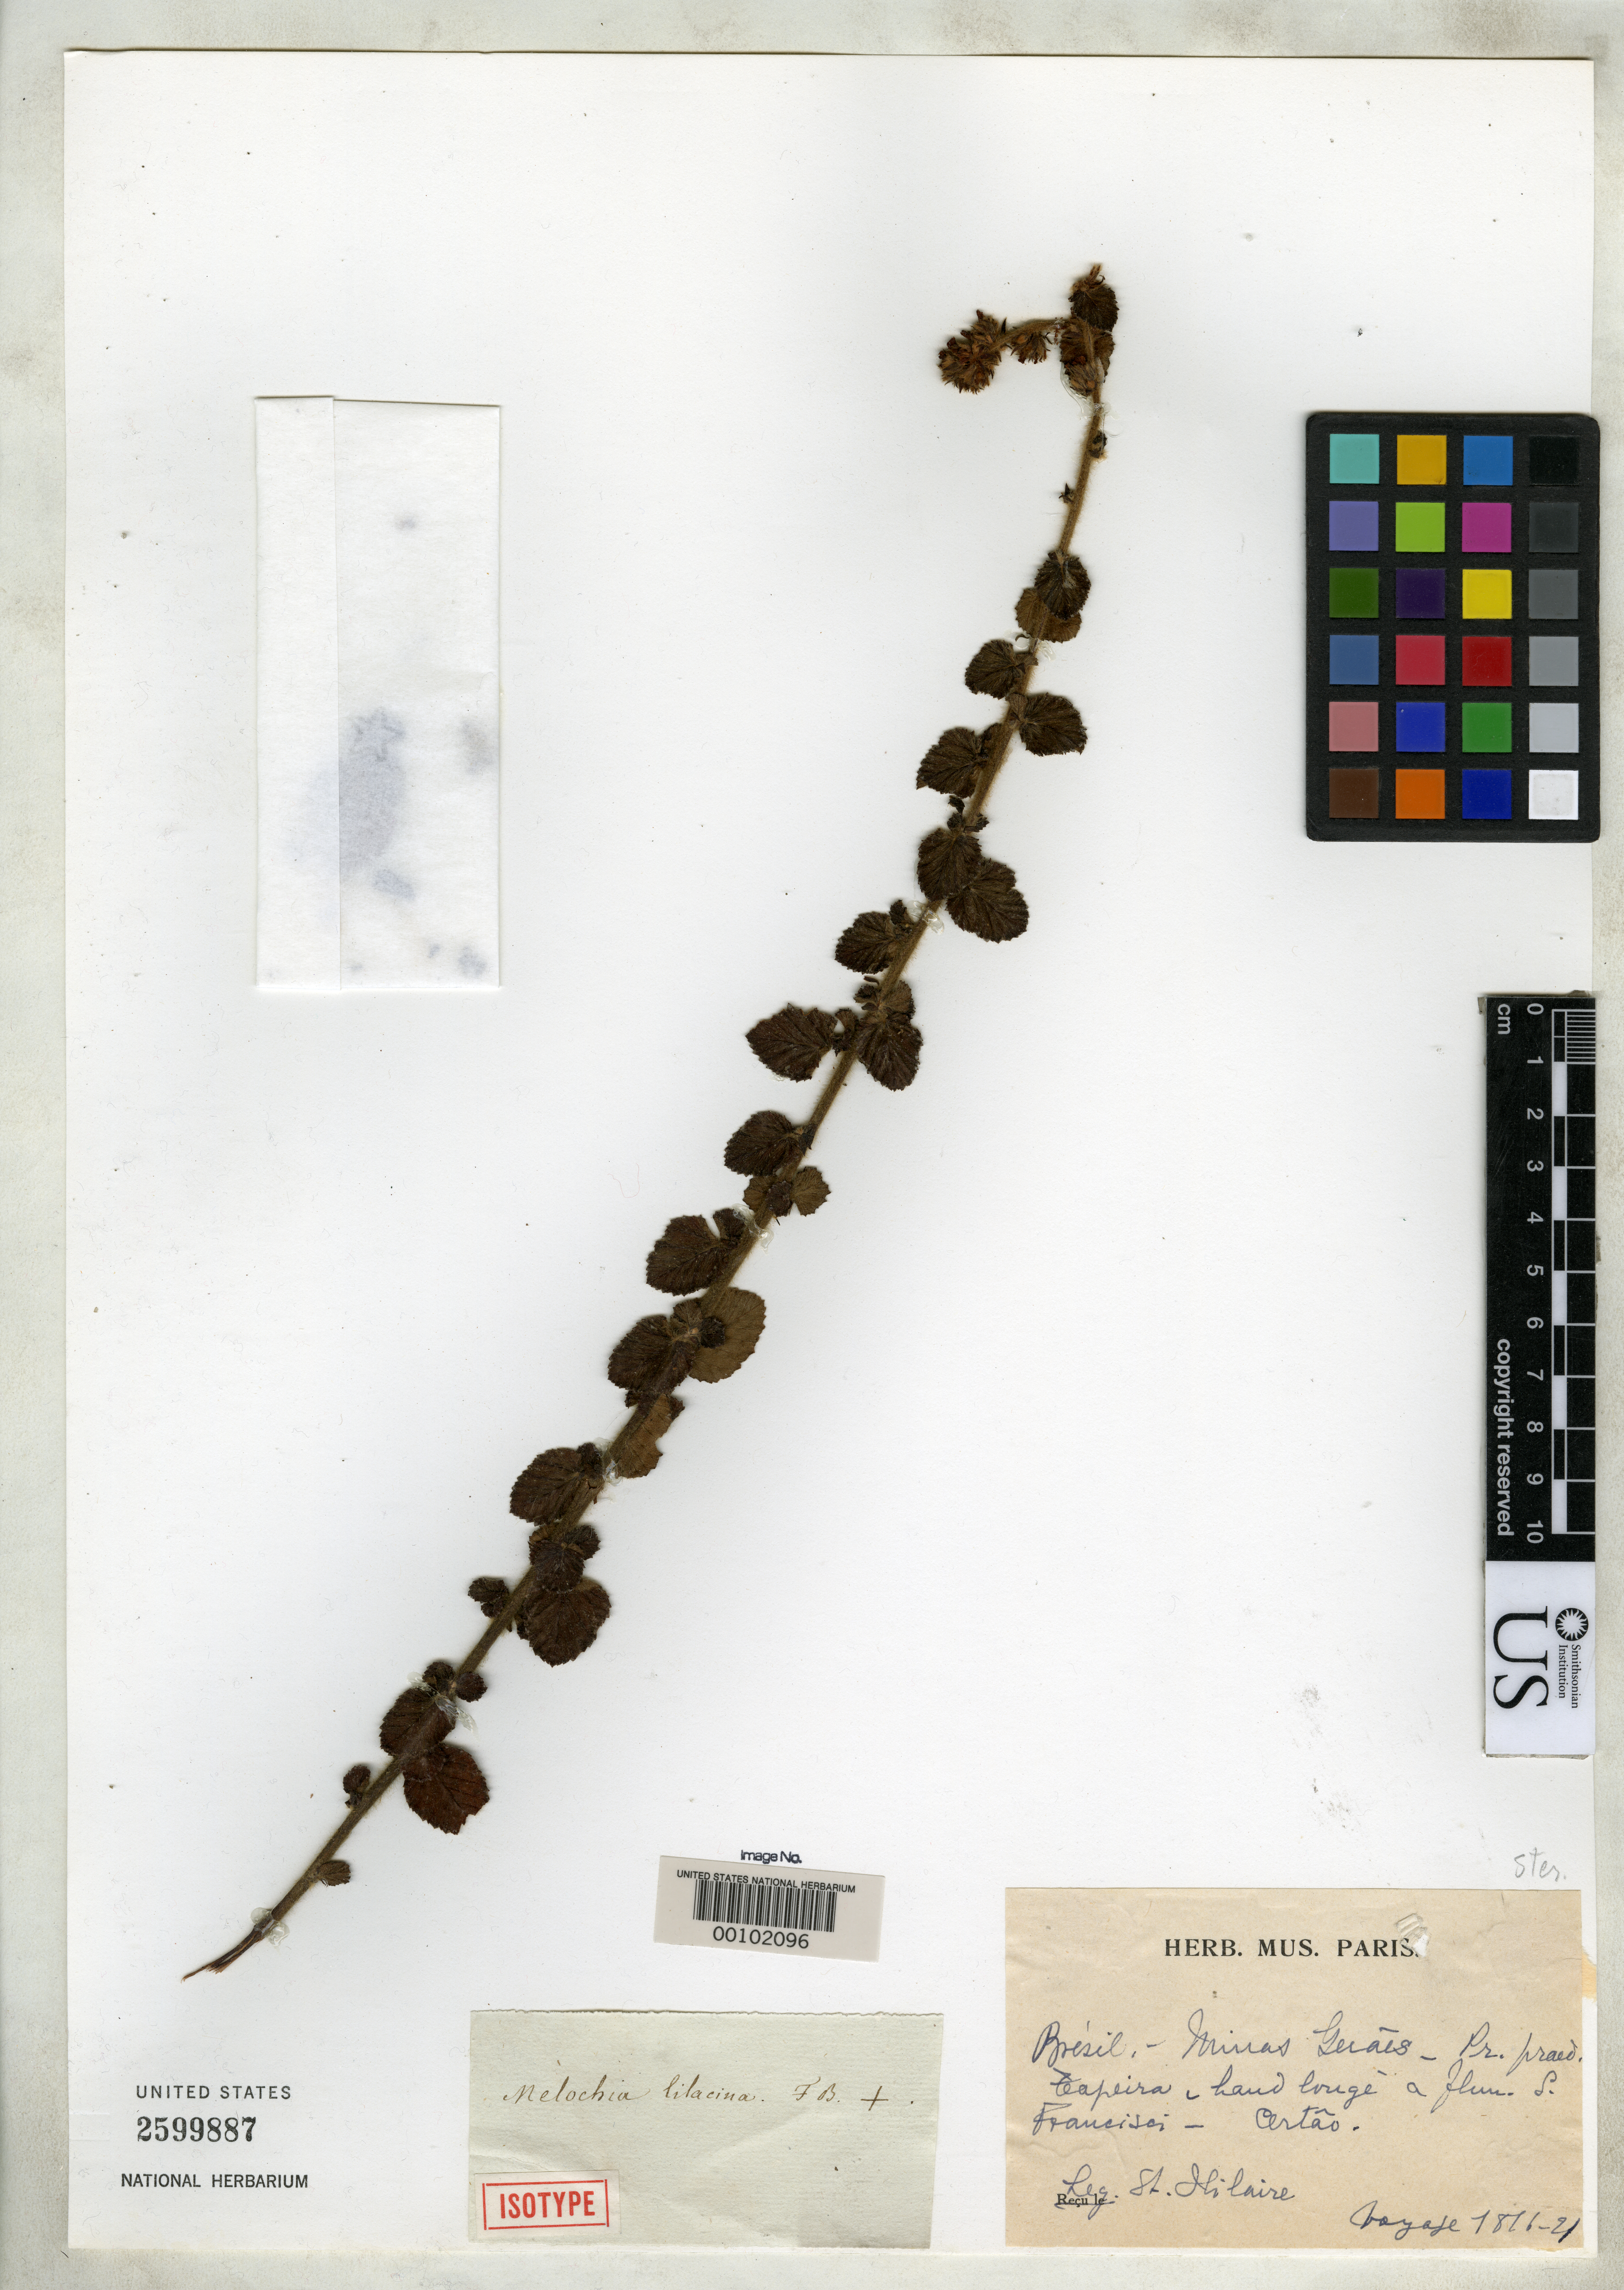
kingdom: Plantae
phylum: Tracheophyta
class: Magnoliopsida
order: Malvales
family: Malvaceae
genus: Melochia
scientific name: Melochia lilacina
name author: A. St.-Hil.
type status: Syntype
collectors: A. F. C. P. de Saint-Hilaire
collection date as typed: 1816 to -- --- 1821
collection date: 1816/1821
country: Brazil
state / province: Minas Gerais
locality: Teapeira.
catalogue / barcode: US 2599887